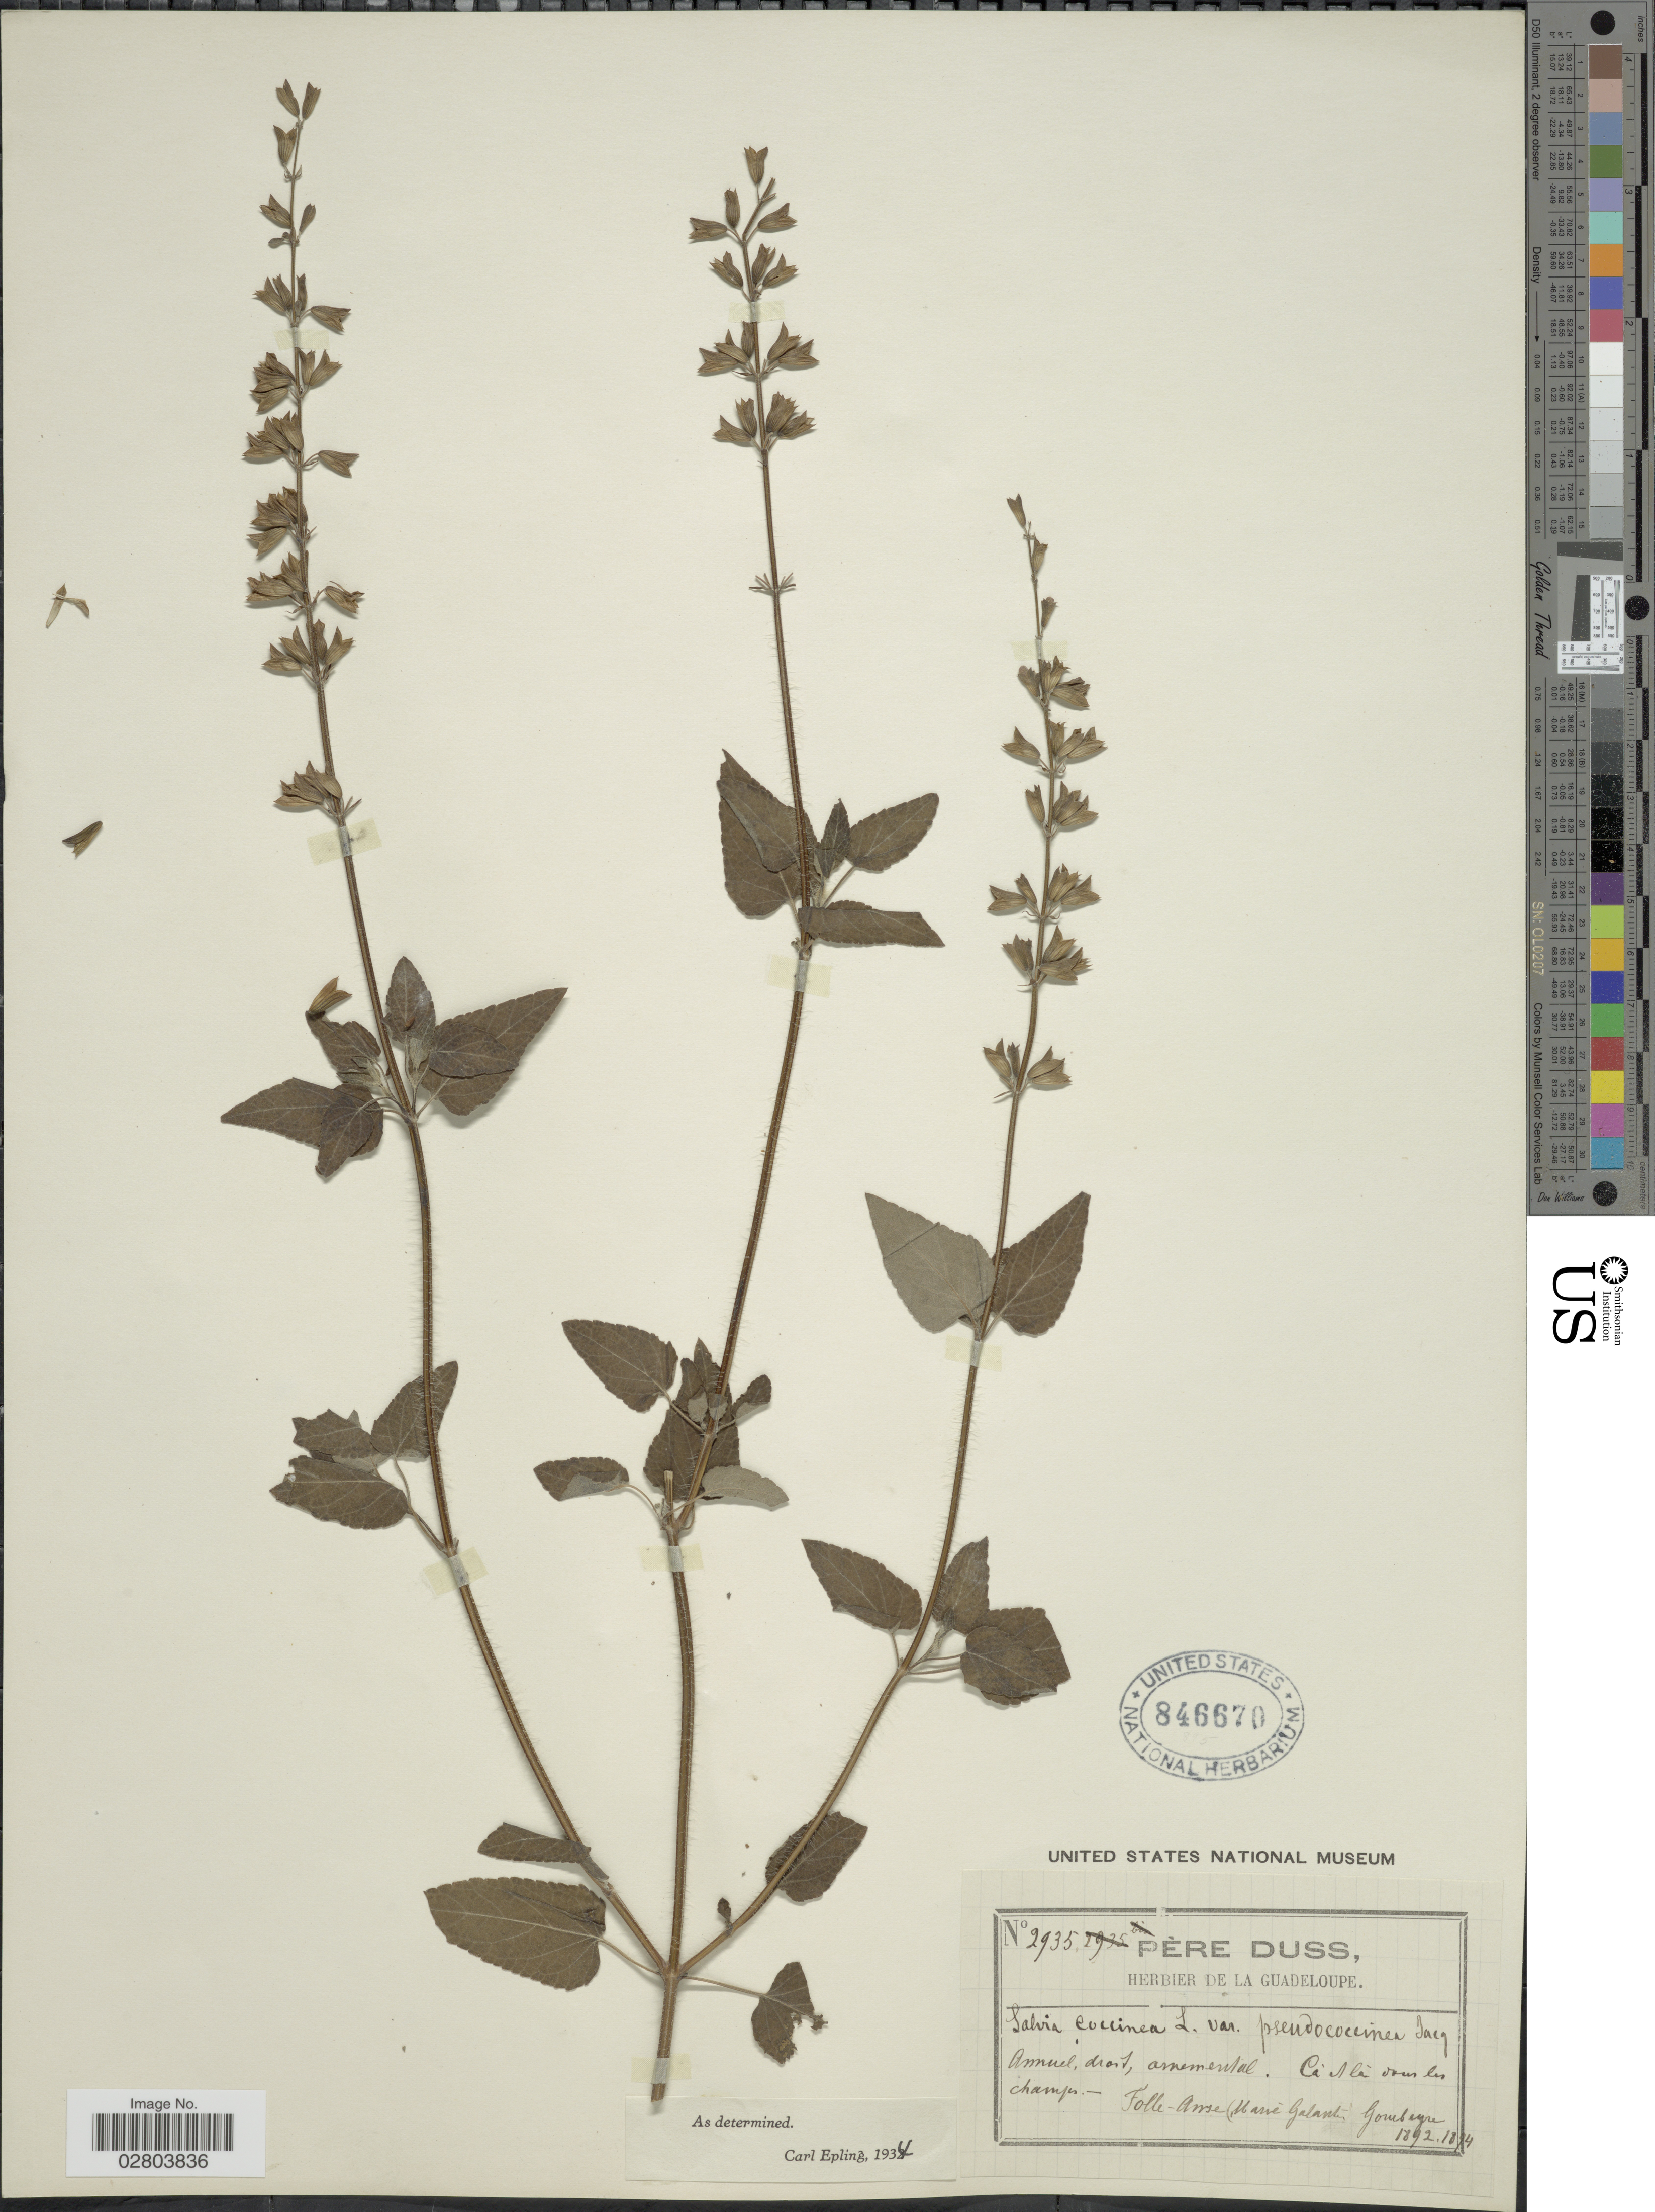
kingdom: Plantae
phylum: Tracheophyta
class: Magnoliopsida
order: Lamiales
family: Lamiaceae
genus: Salvia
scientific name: Salvia coccinea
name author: Etlinger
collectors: Père Duss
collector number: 2935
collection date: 1892/1894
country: Guadeloupe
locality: Folle-Arse (Marie-Galant, Gombeyre).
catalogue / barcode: US 846670